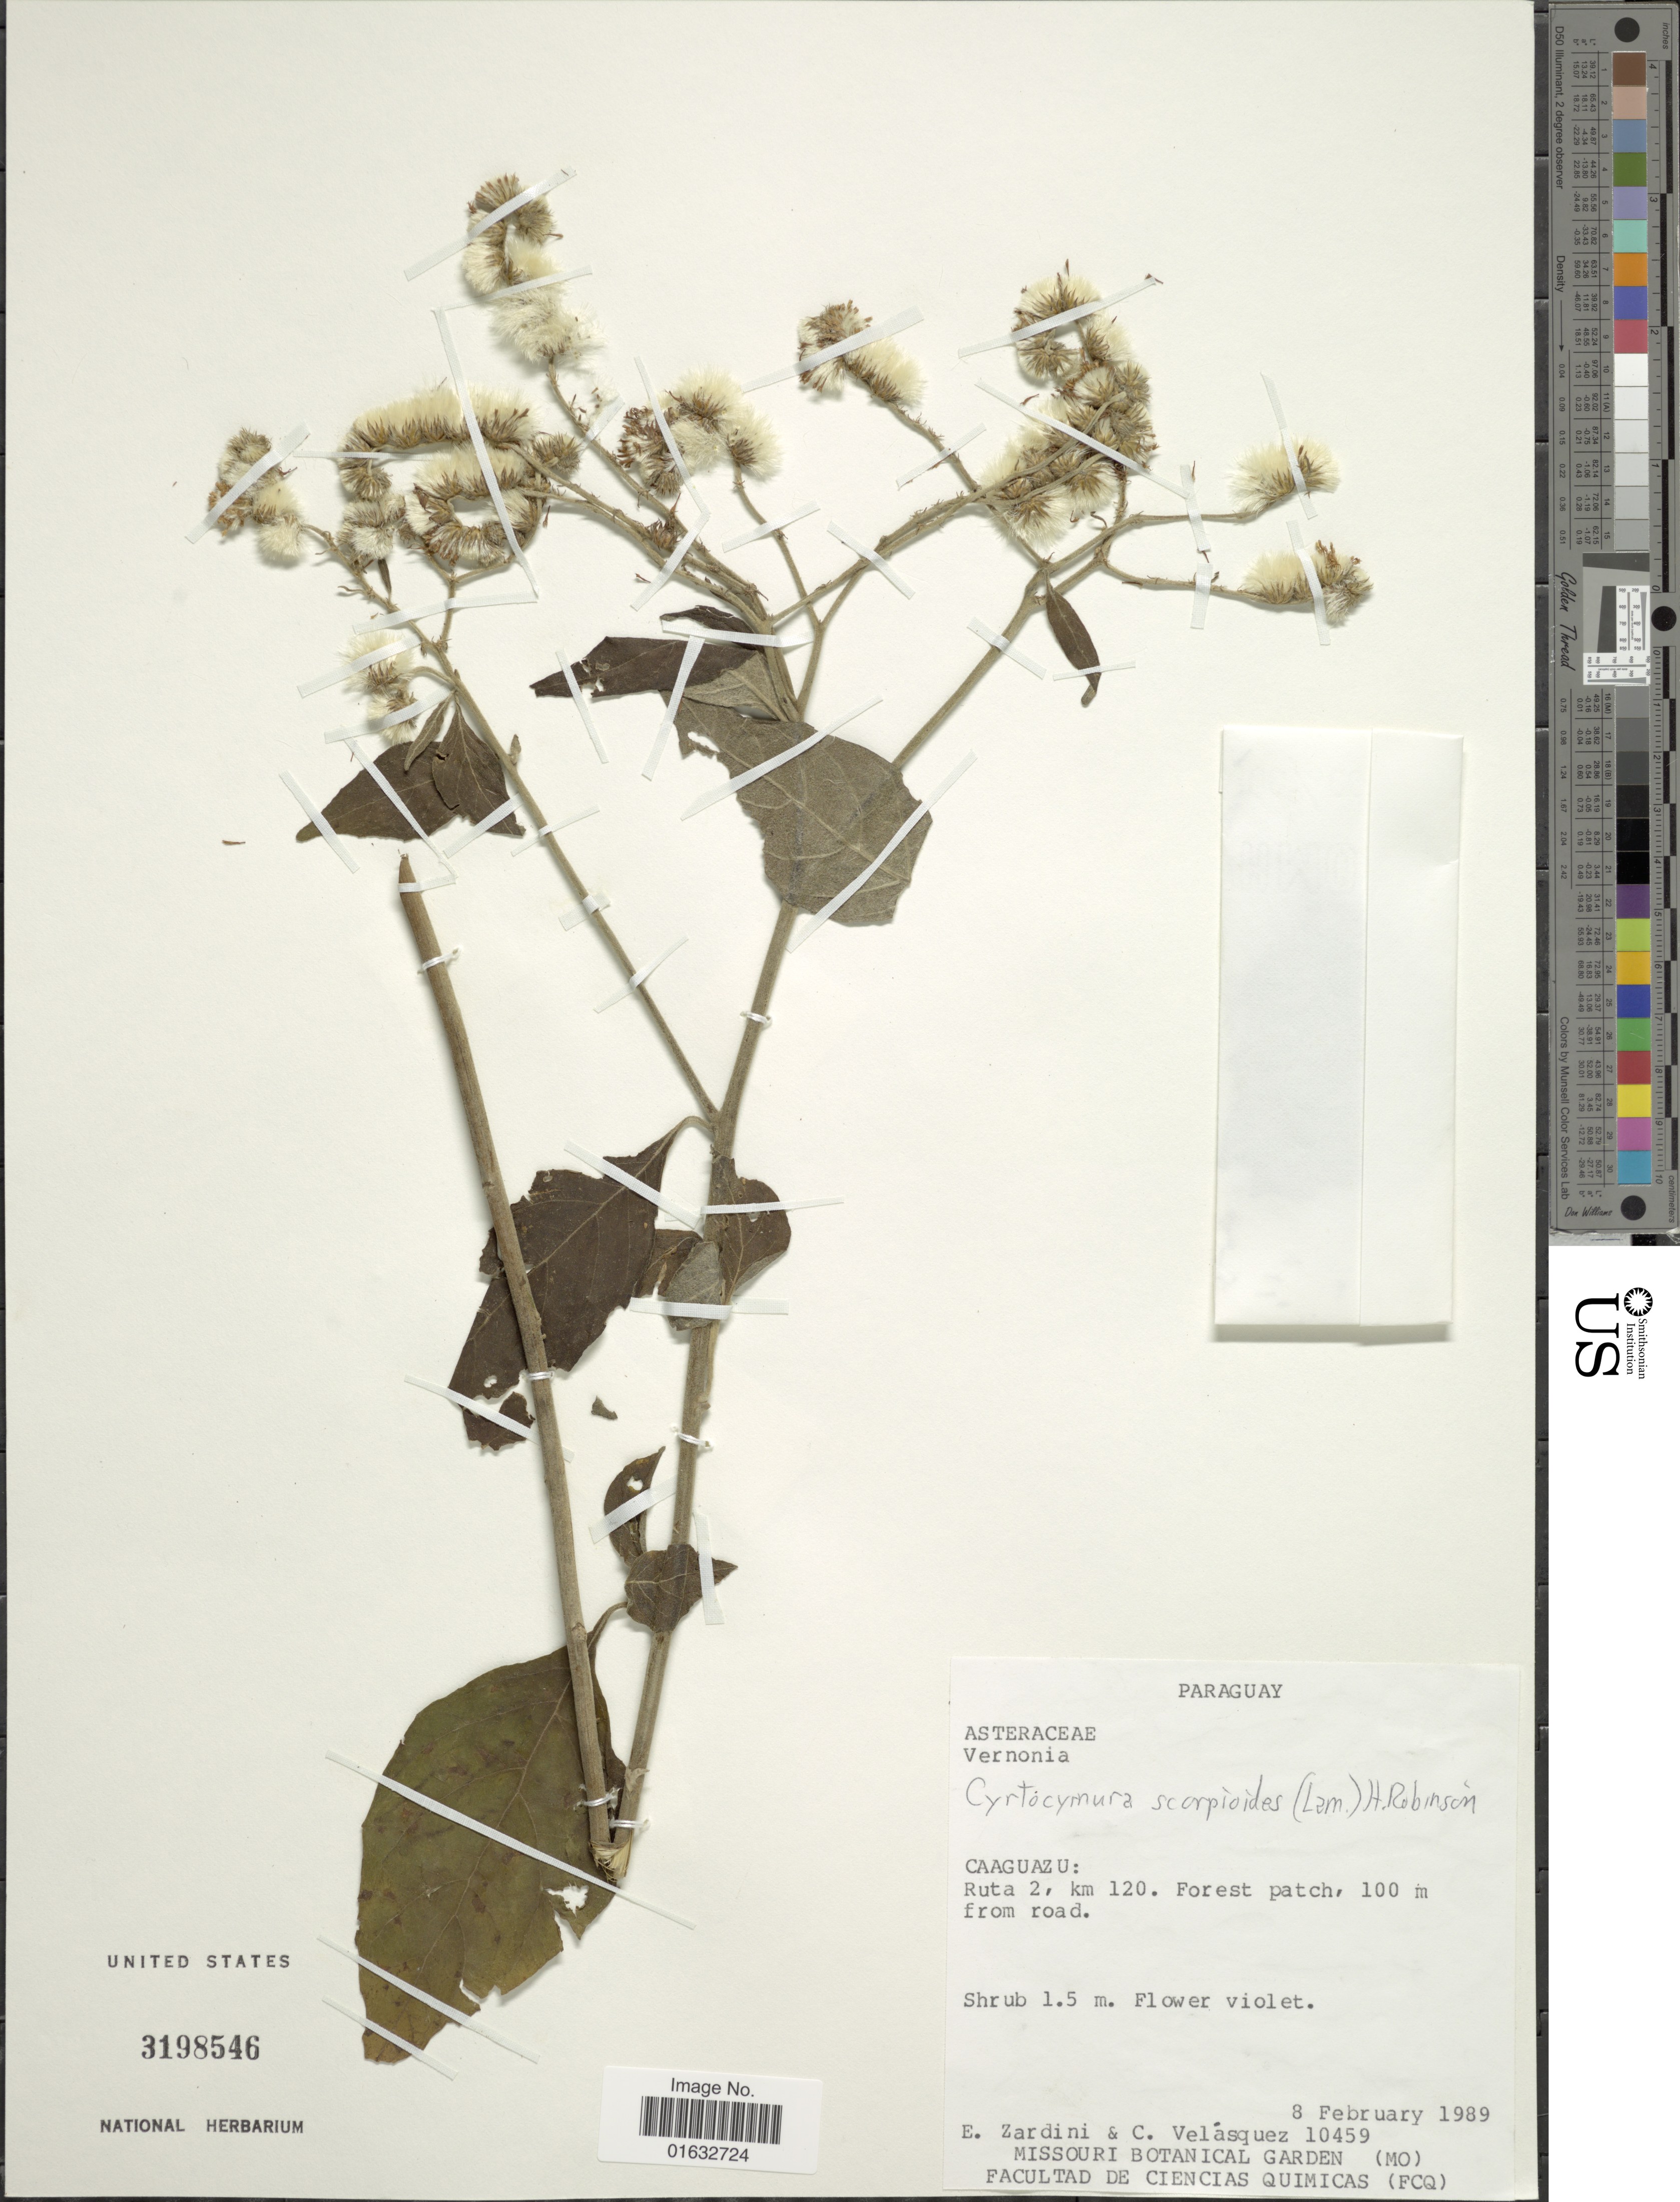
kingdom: Plantae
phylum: Tracheophyta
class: Magnoliopsida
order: Asterales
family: Asteraceae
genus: Cyrtocymura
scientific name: Cyrtocymura scorpioides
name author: (Lam.) H. Rob.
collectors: E. M. Zardini & C. Velásquez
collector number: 10459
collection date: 1989-02-08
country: Paraguay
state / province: Caaguazu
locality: Ruta 2, km 120. Forest patch, 100 , from road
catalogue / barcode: US 3198546